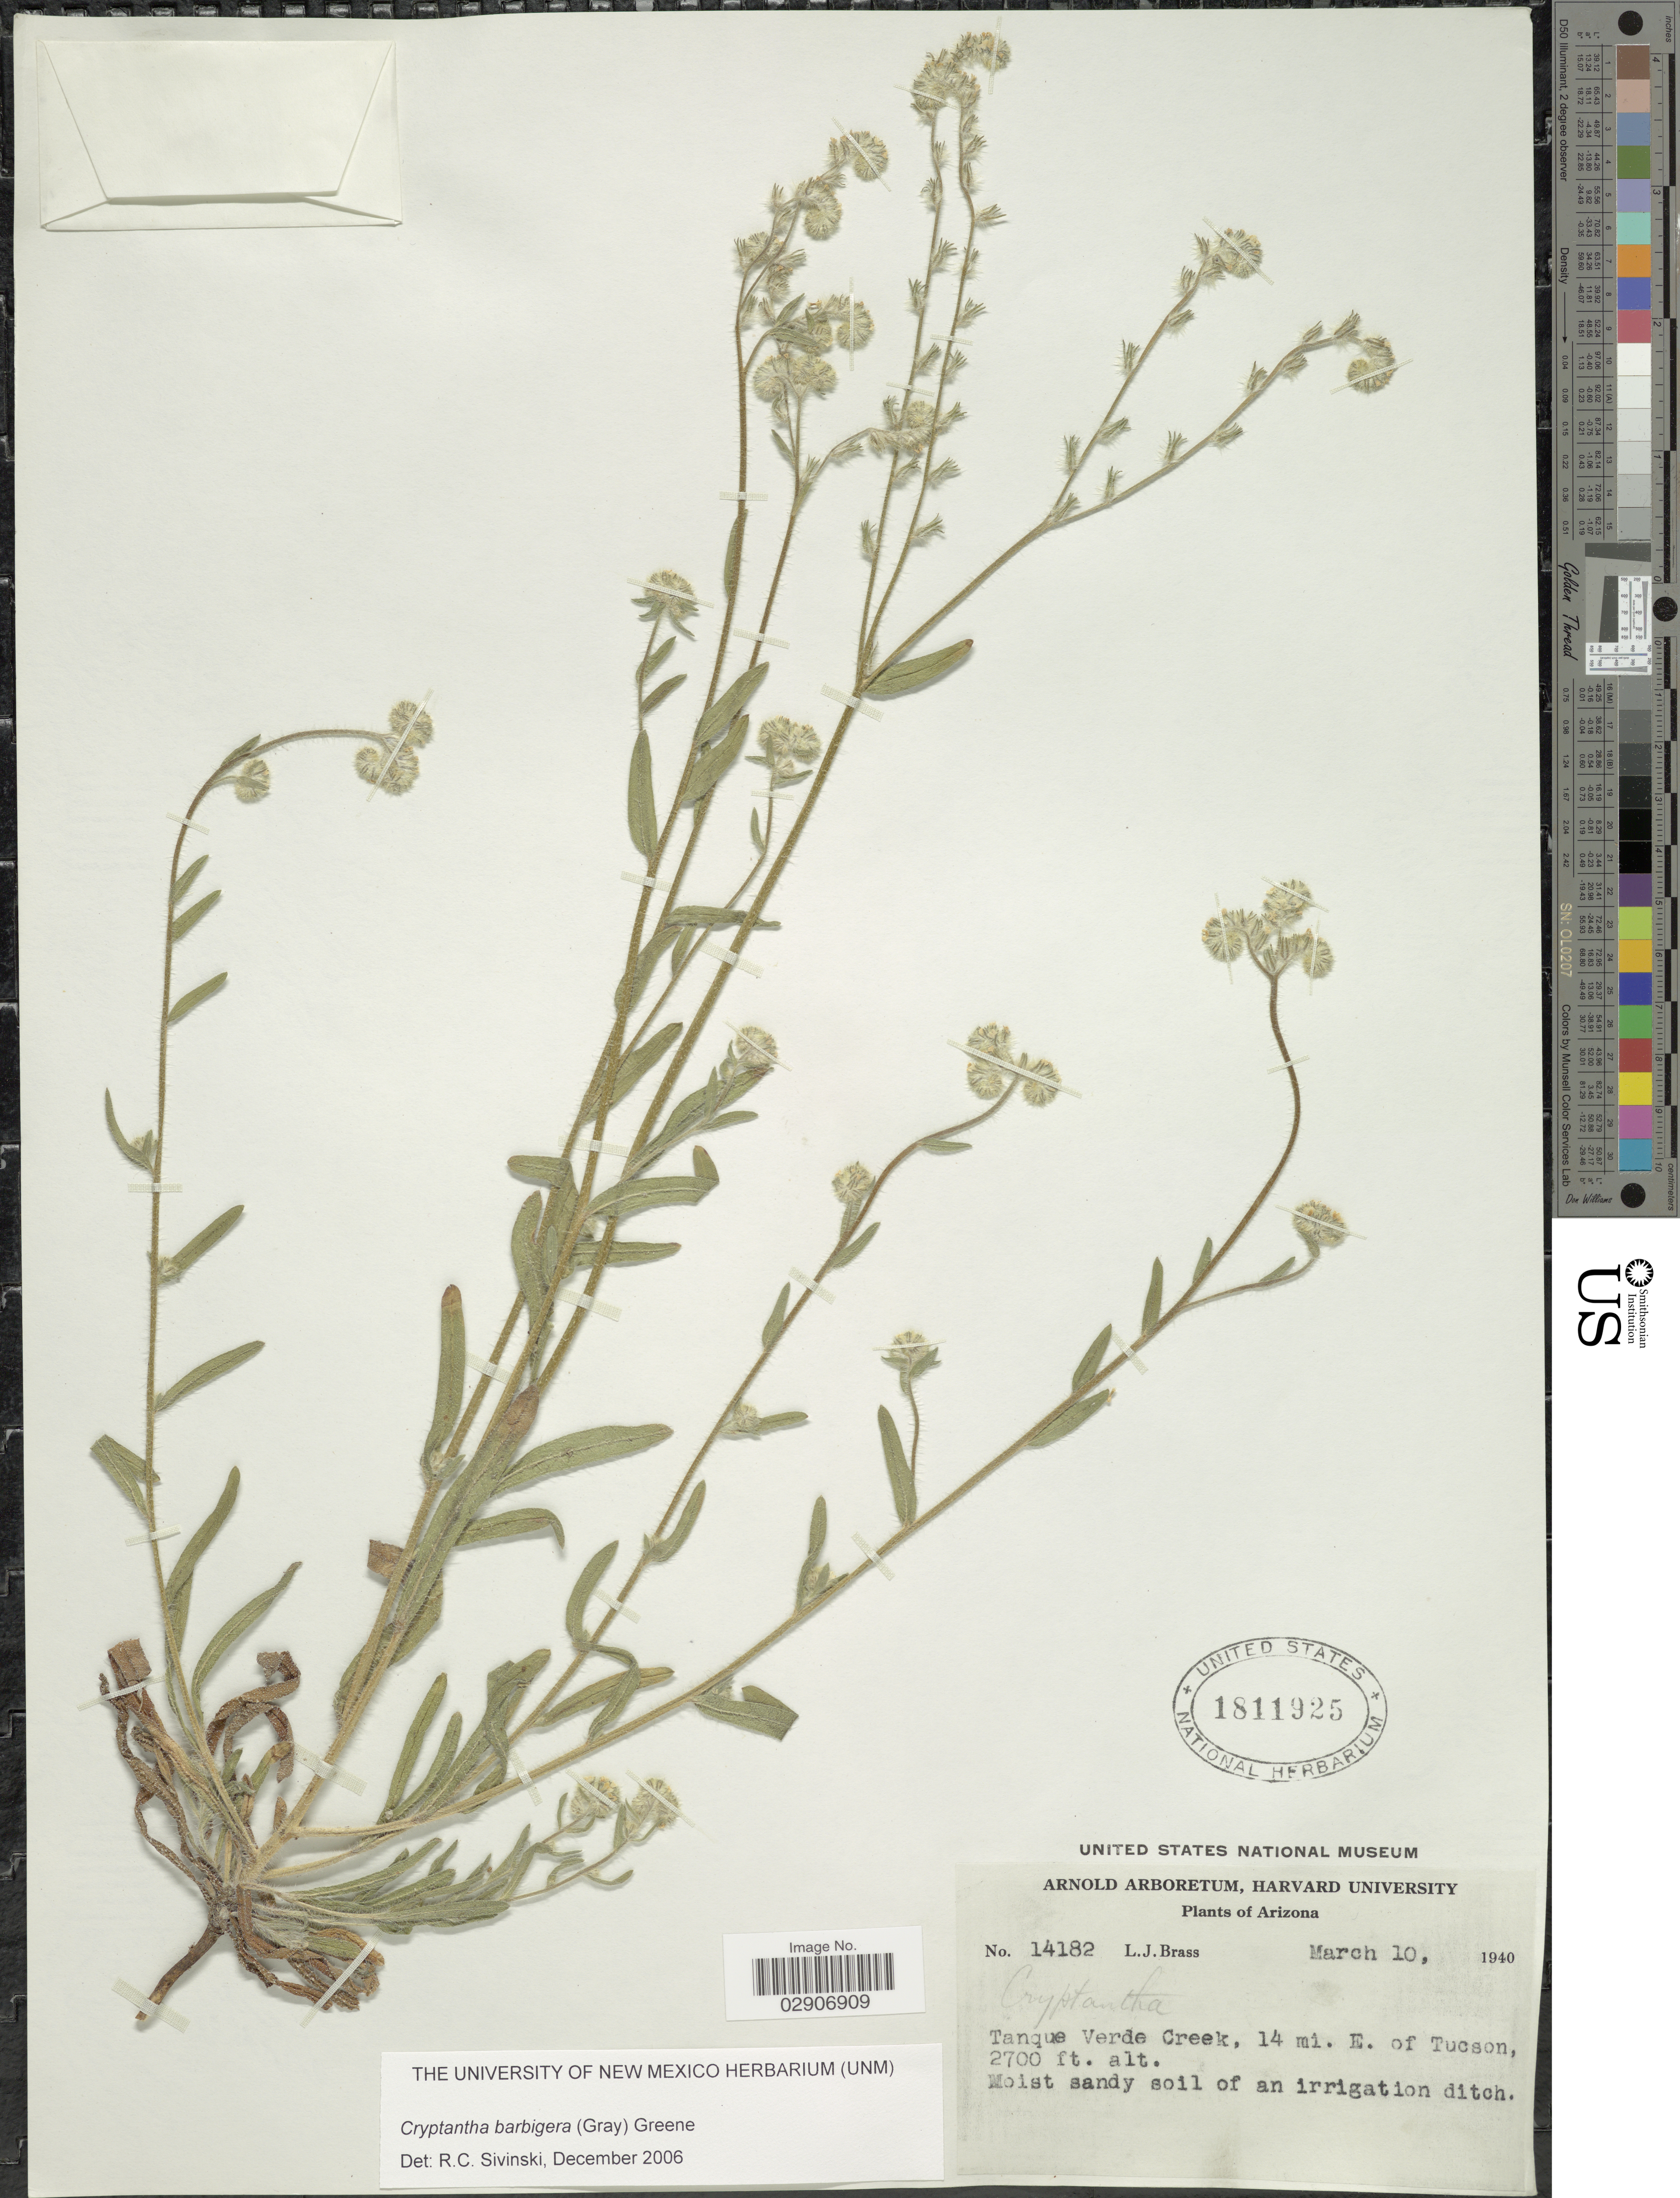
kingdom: Plantae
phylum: Tracheophyta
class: Magnoliopsida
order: Boraginales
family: Boraginaceae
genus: Cryptantha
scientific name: Cryptantha barbigera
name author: (A. Gray) Greene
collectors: L. J. Brass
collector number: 14182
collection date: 1940-03-10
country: United States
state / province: Arizona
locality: Tanque Verde Creek, 14 mi. E. of Tucson.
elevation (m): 823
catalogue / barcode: US 1811925